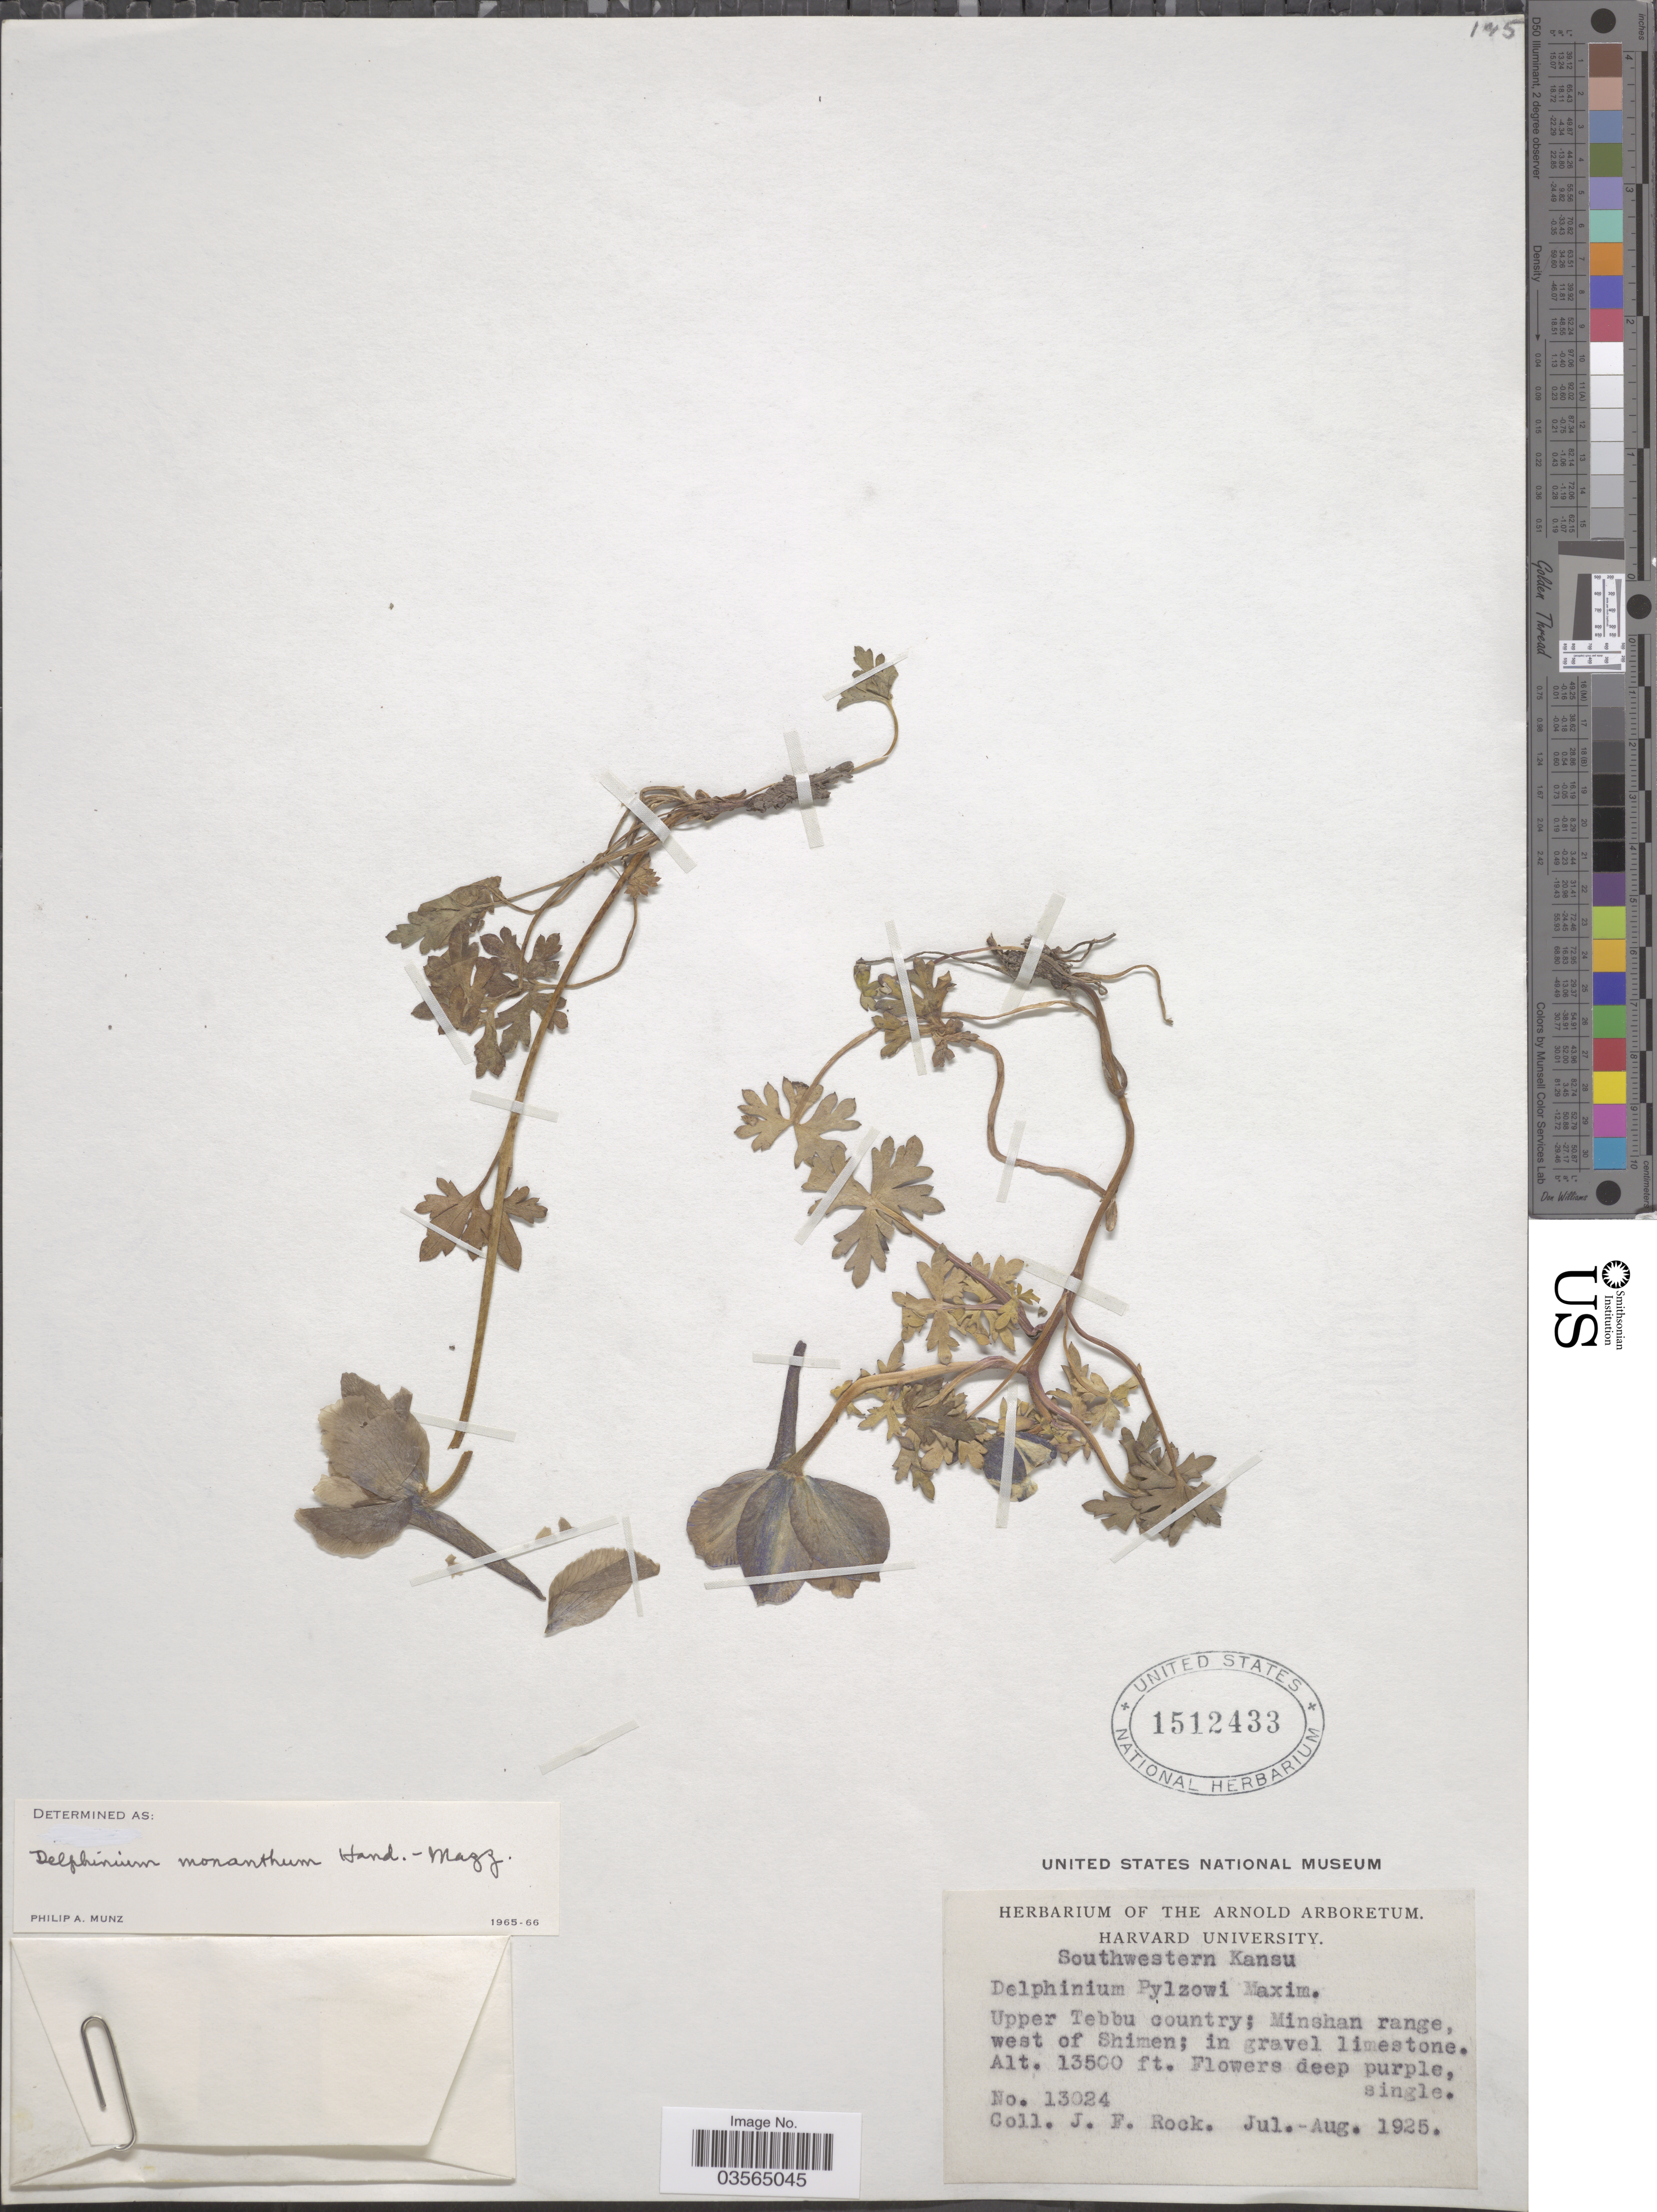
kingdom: Plantae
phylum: Tracheophyta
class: Magnoliopsida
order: Ranunculales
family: Ranunculaceae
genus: Delphinium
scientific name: Delphinium monanthum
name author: Hand.-Mazz.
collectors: J. Rock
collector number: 13024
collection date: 1925-07/1925-08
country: China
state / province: Gansu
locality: Southwestern Kansu. Upper Tebbu country; Minshan range, west of Shimen.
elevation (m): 4115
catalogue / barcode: US 1512433